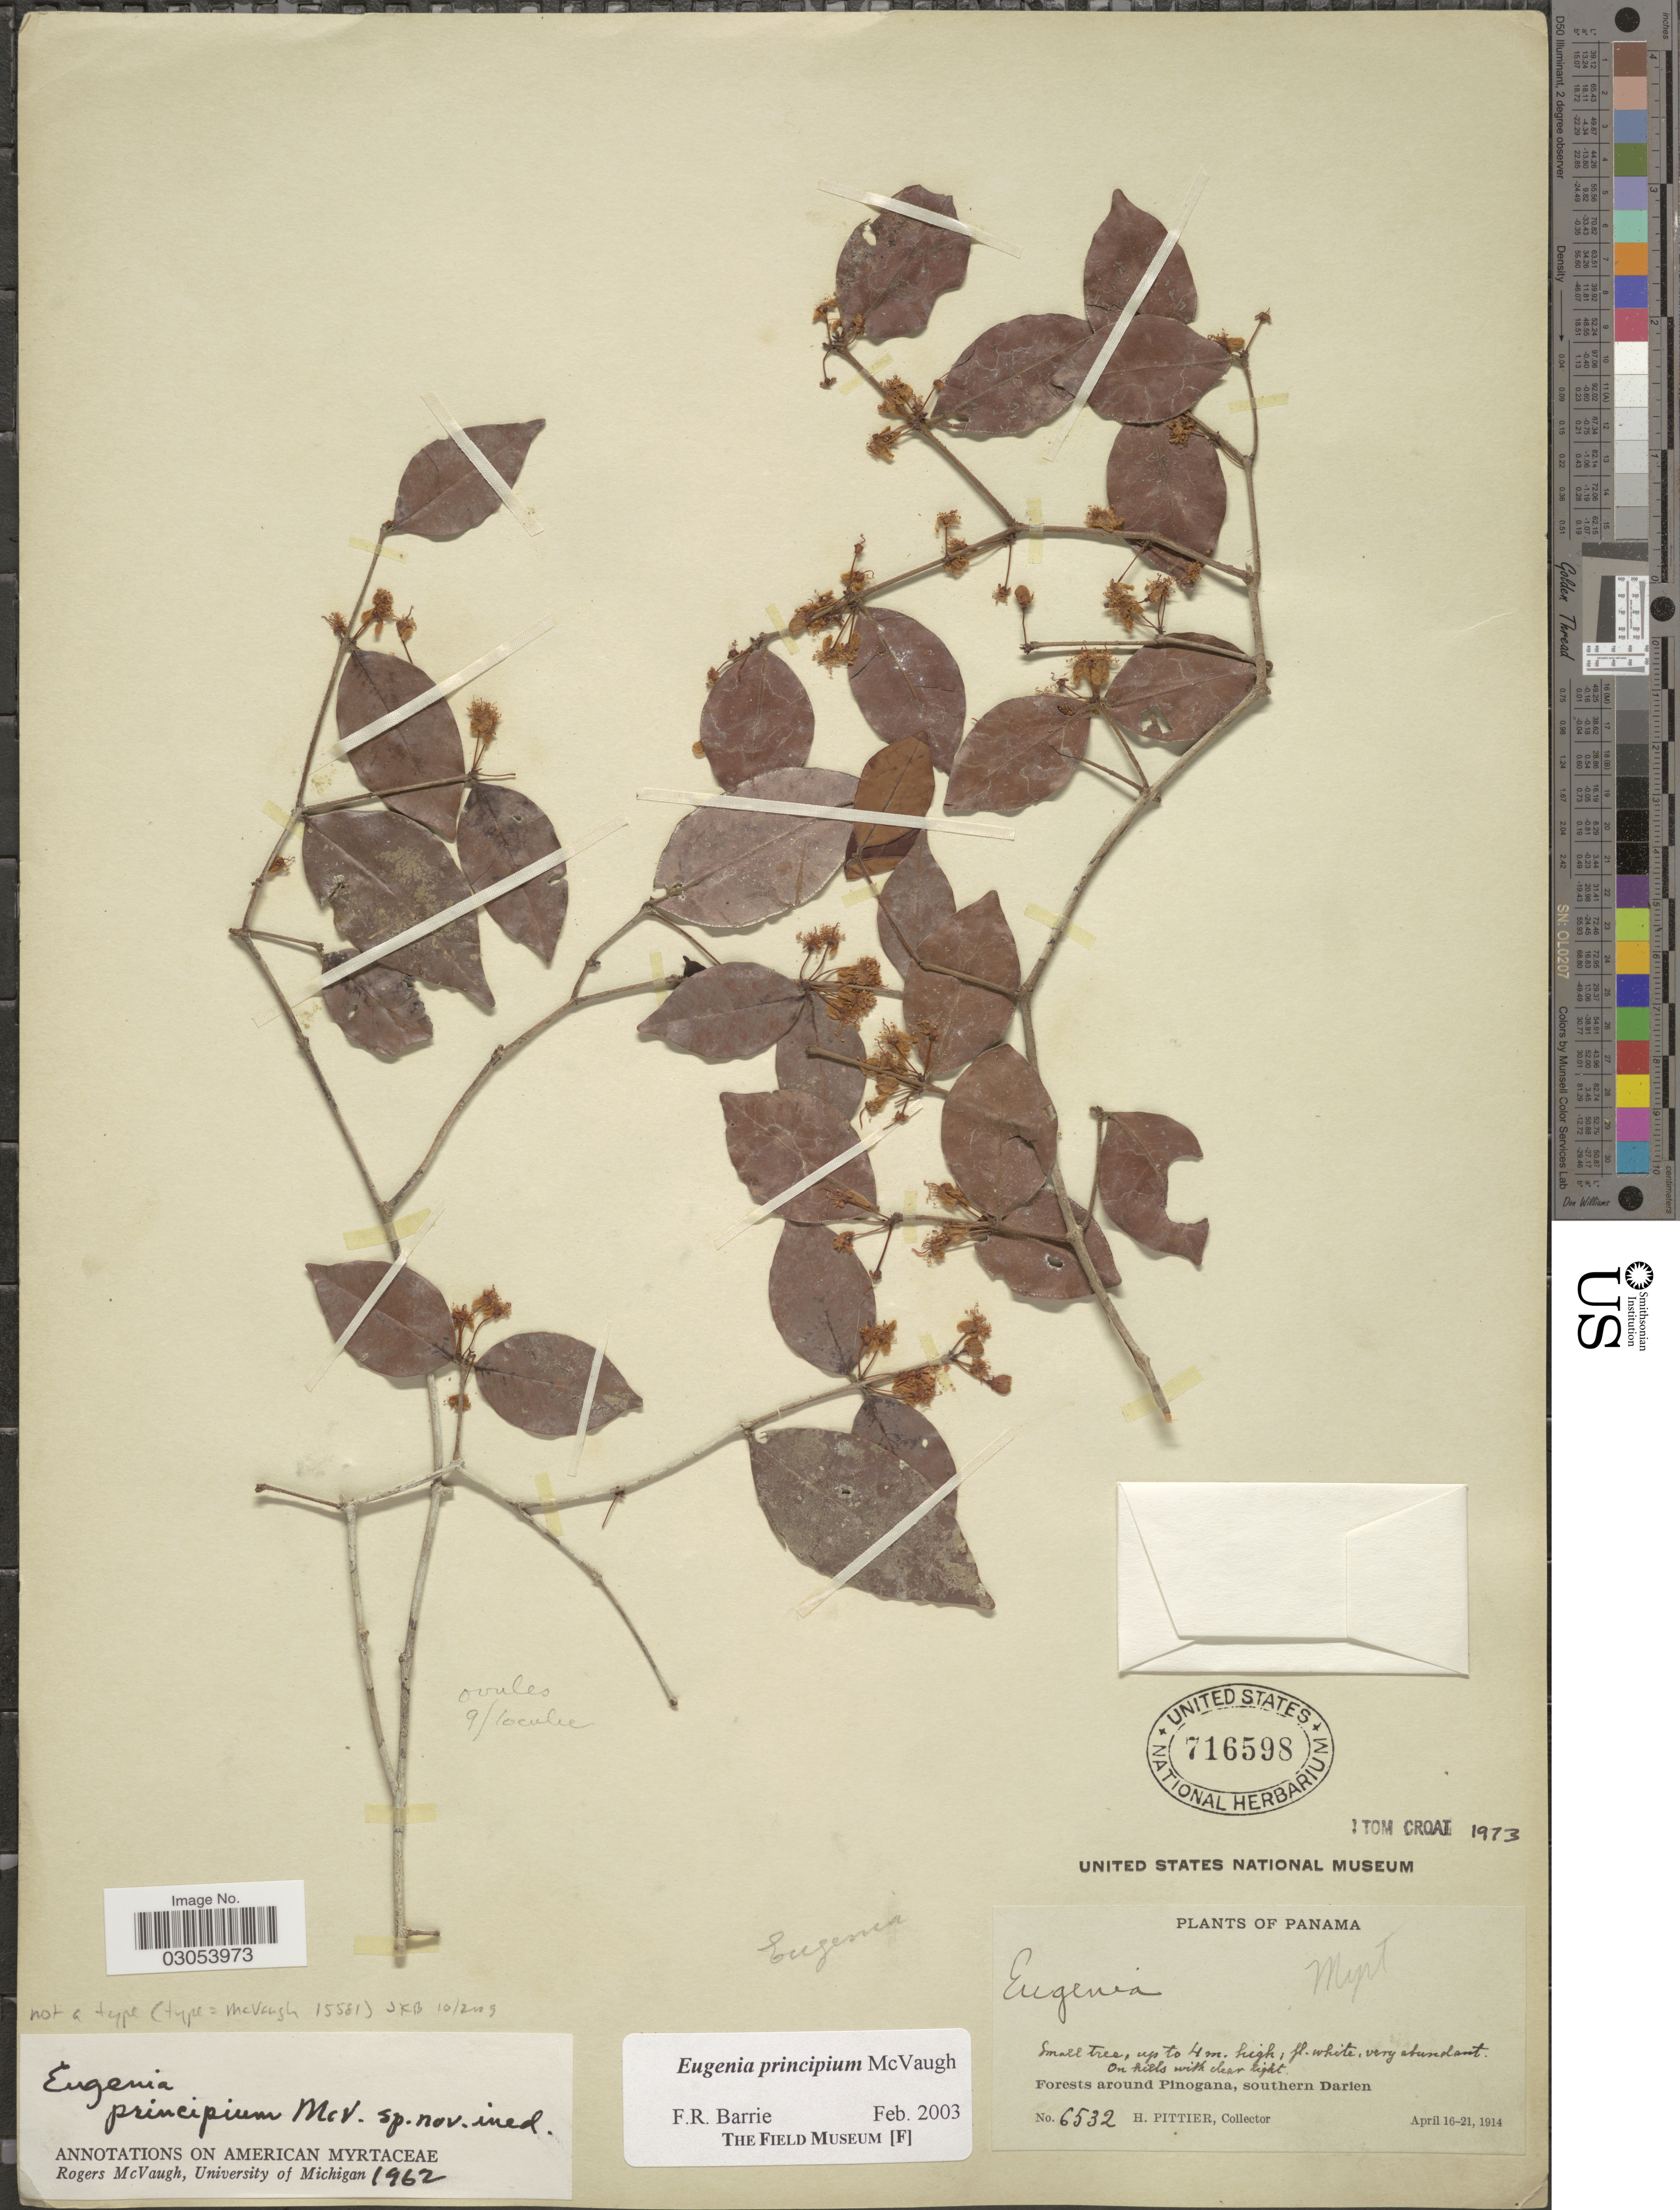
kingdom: Plantae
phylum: Tracheophyta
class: Magnoliopsida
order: Myrtales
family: Myrtaceae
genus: Eugenia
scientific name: Eugenia principium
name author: McVaugh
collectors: H. F. Pittier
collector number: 6532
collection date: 1914-04-16/1914-04-21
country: Panama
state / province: Darién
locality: Forests around Pinogana, Southern Darien.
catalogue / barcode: US 716598